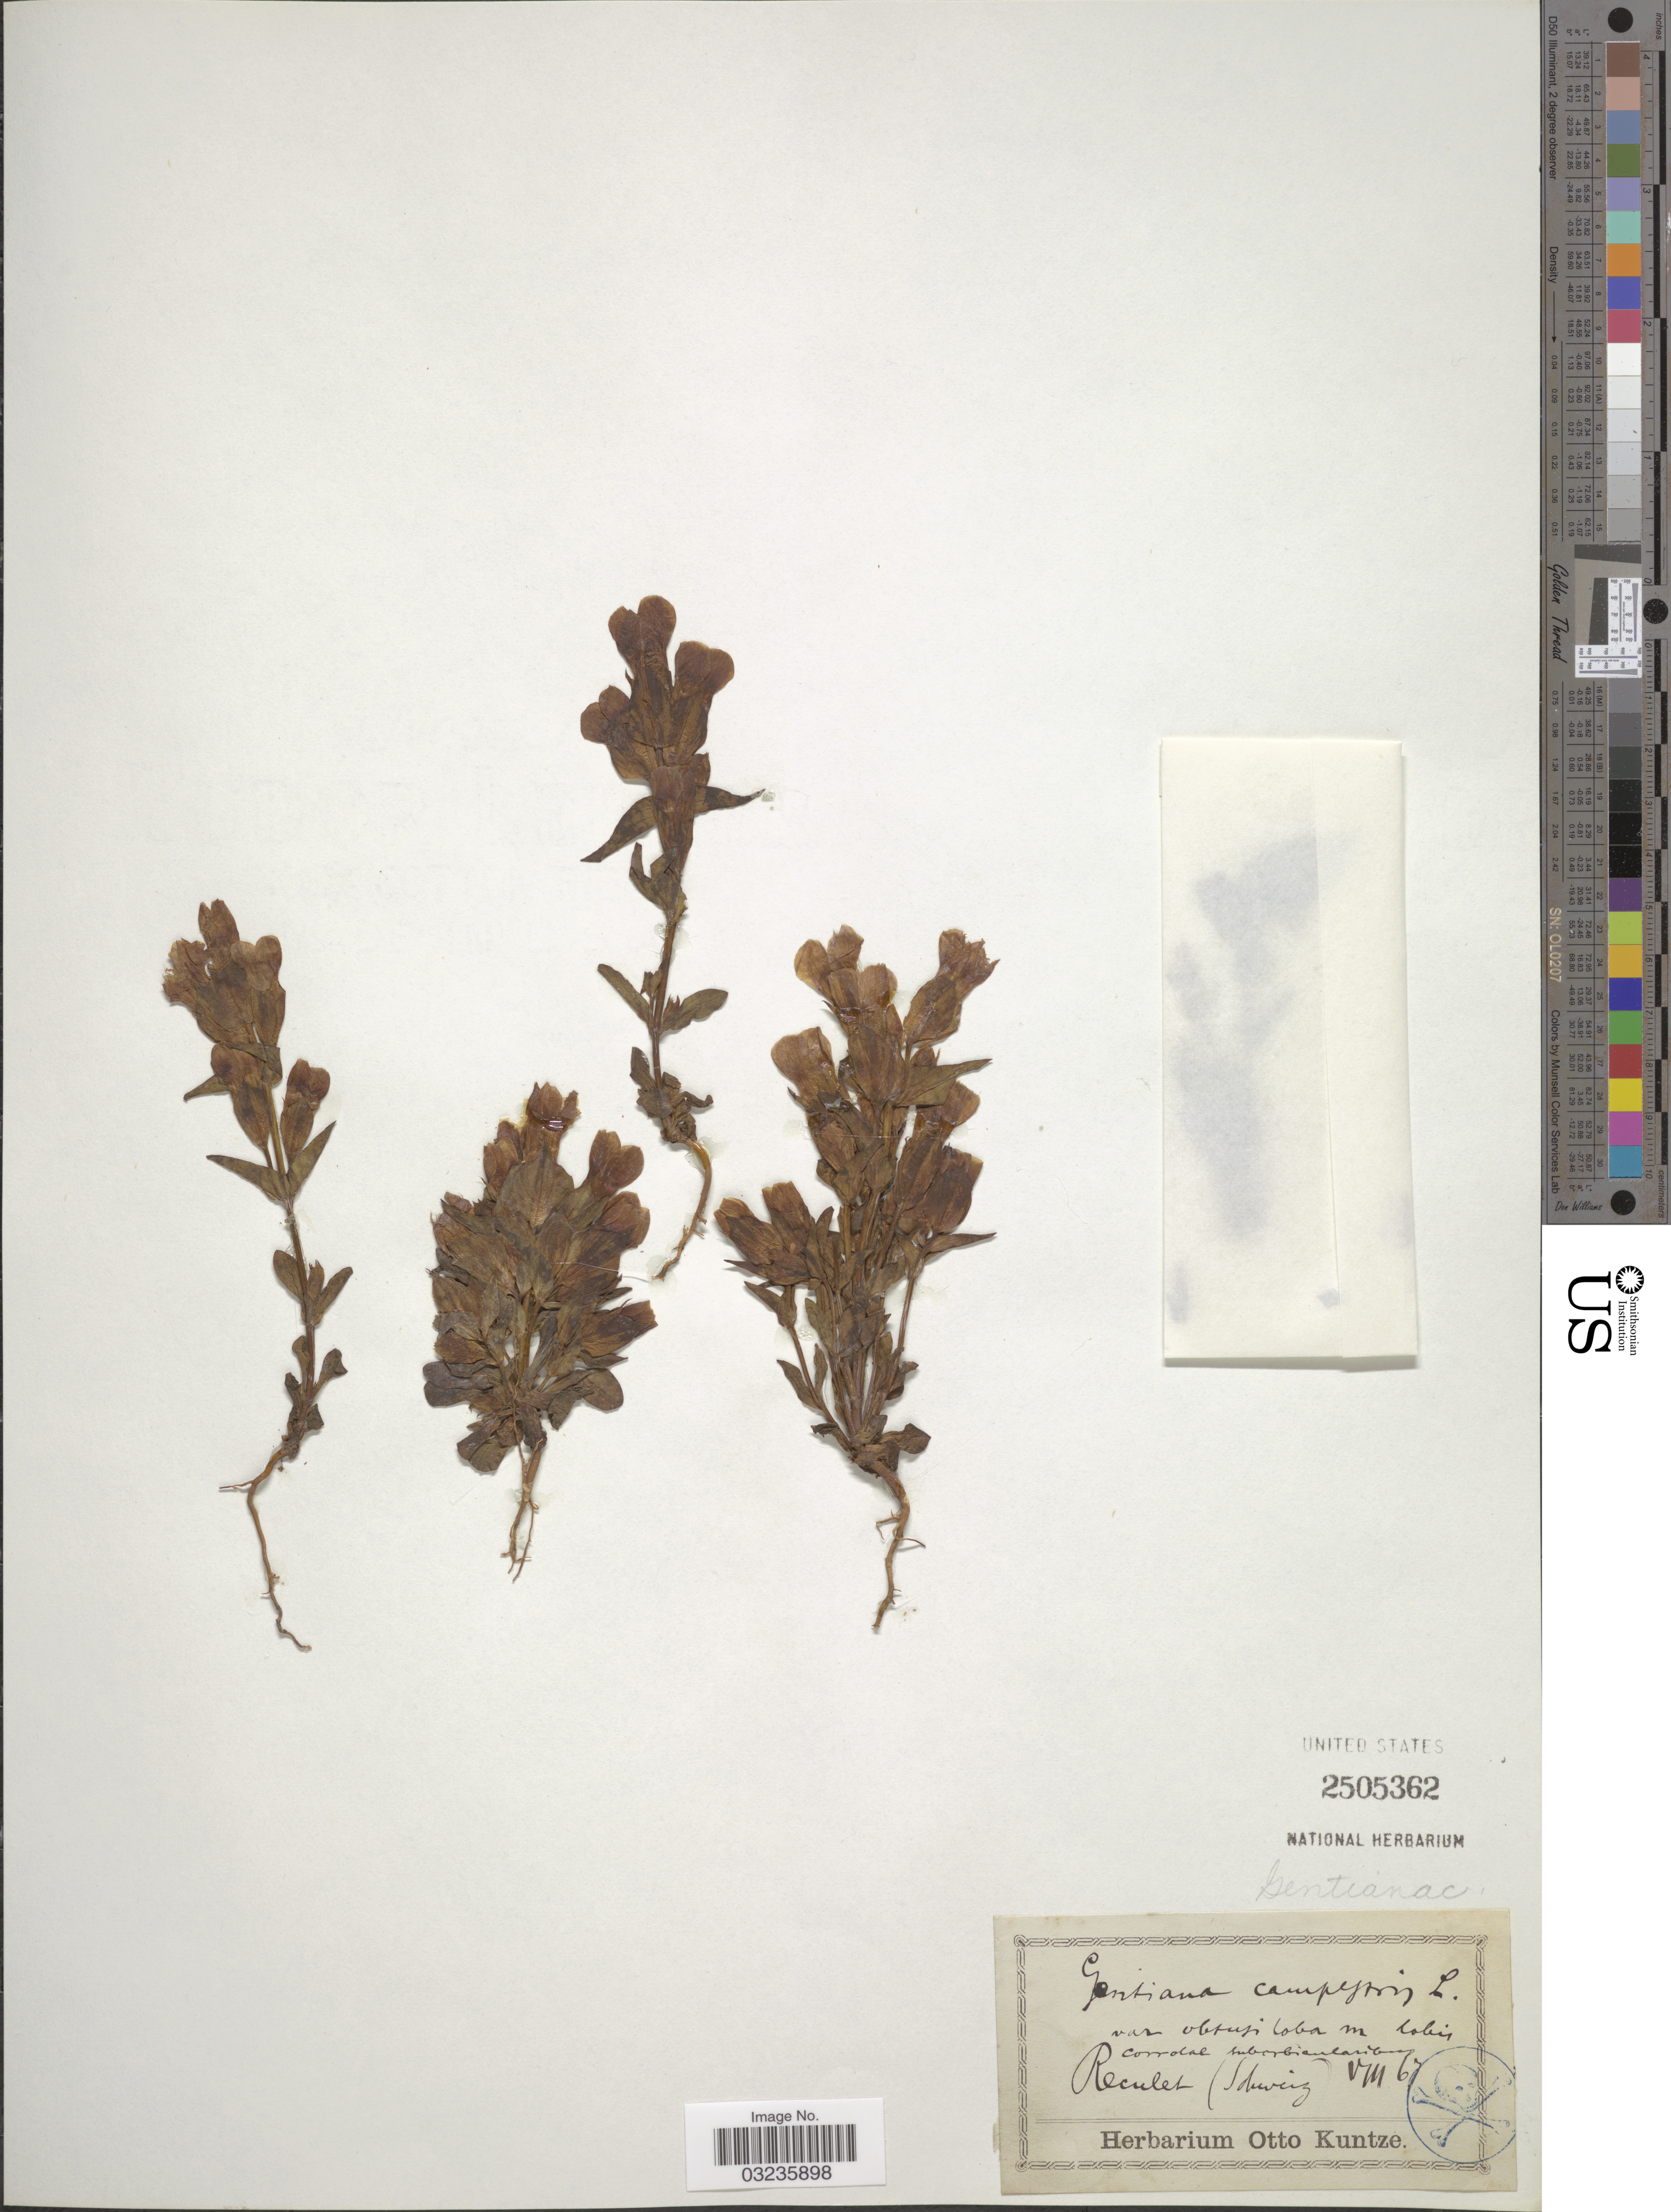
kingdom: Plantae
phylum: Tracheophyta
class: Magnoliopsida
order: Gentianales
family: Gentianaceae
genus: Gentiana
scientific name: Gentiana campestris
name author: L.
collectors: ex herb. Otto Kuntze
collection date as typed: Transcribed d/m/y: /8/67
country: Switzerland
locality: Schweiz.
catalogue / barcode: US 2505362